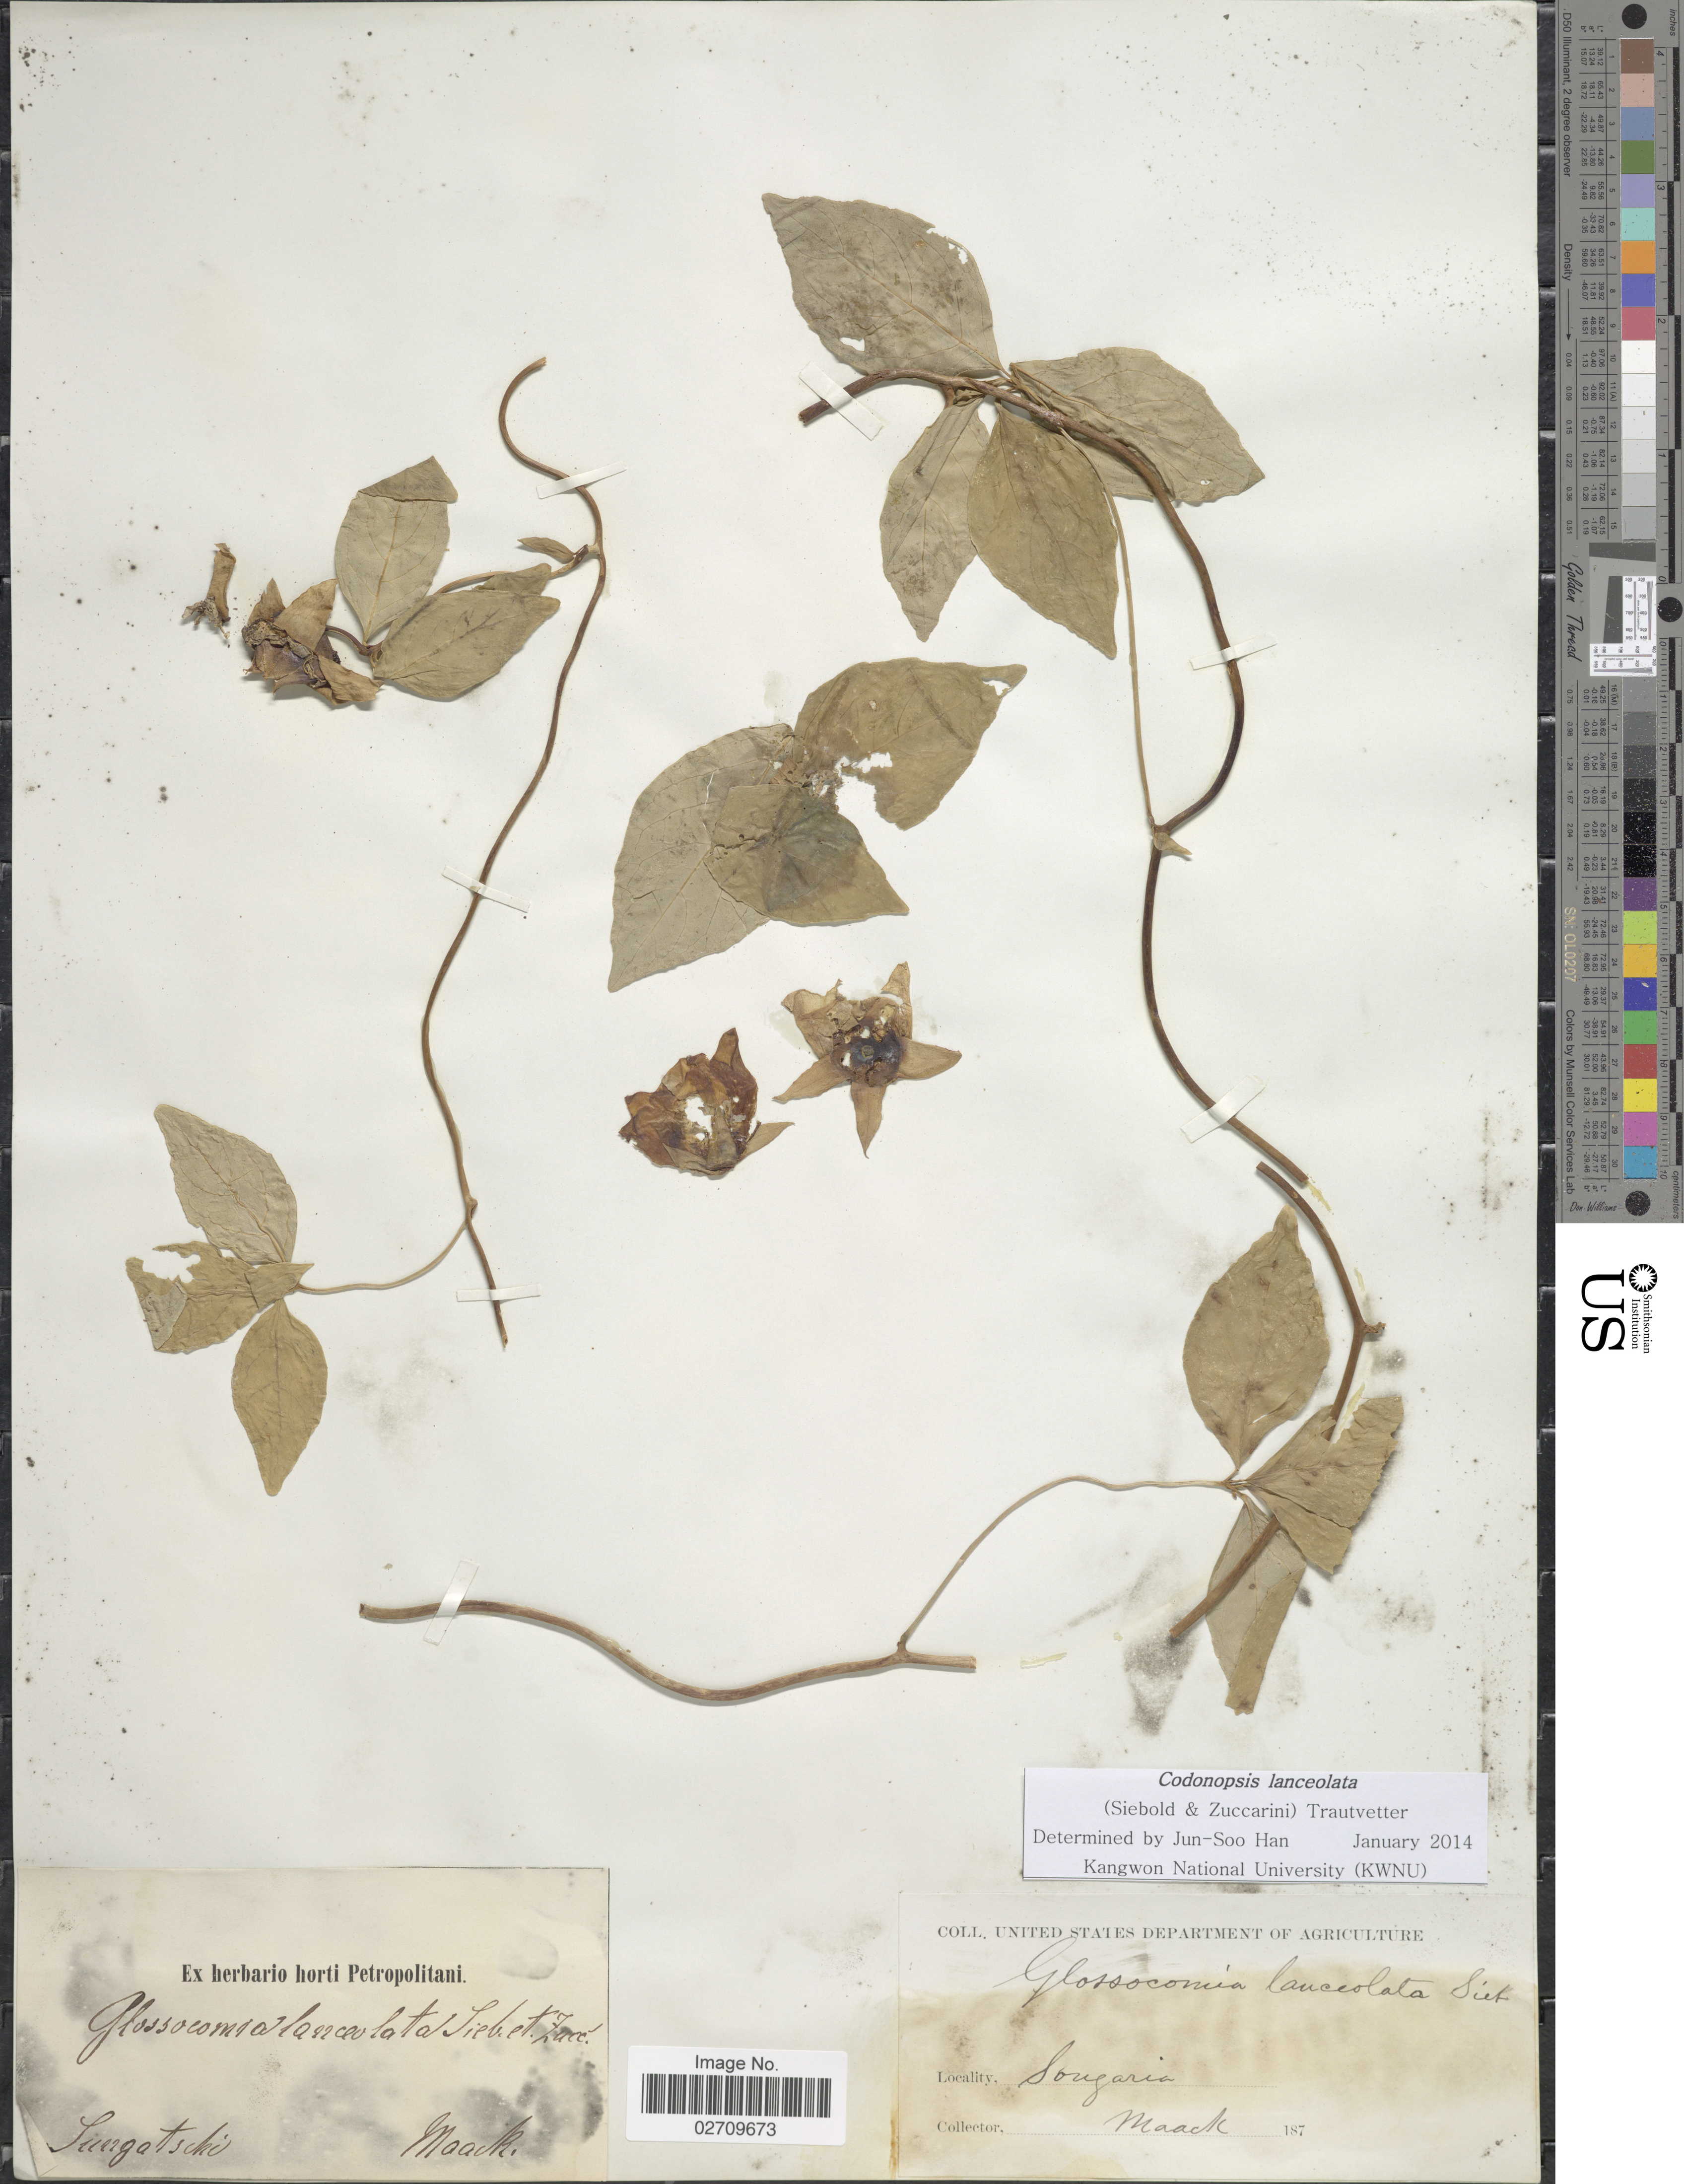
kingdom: Plantae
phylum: Tracheophyta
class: Magnoliopsida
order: Asterales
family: Campanulaceae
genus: Codonopsis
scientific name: Codonopsis lanceolata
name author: (Siebold & Zucc.) Benth. & Hook. f. ex Trautv.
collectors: Maack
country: China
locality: Songaria, Sungatschi